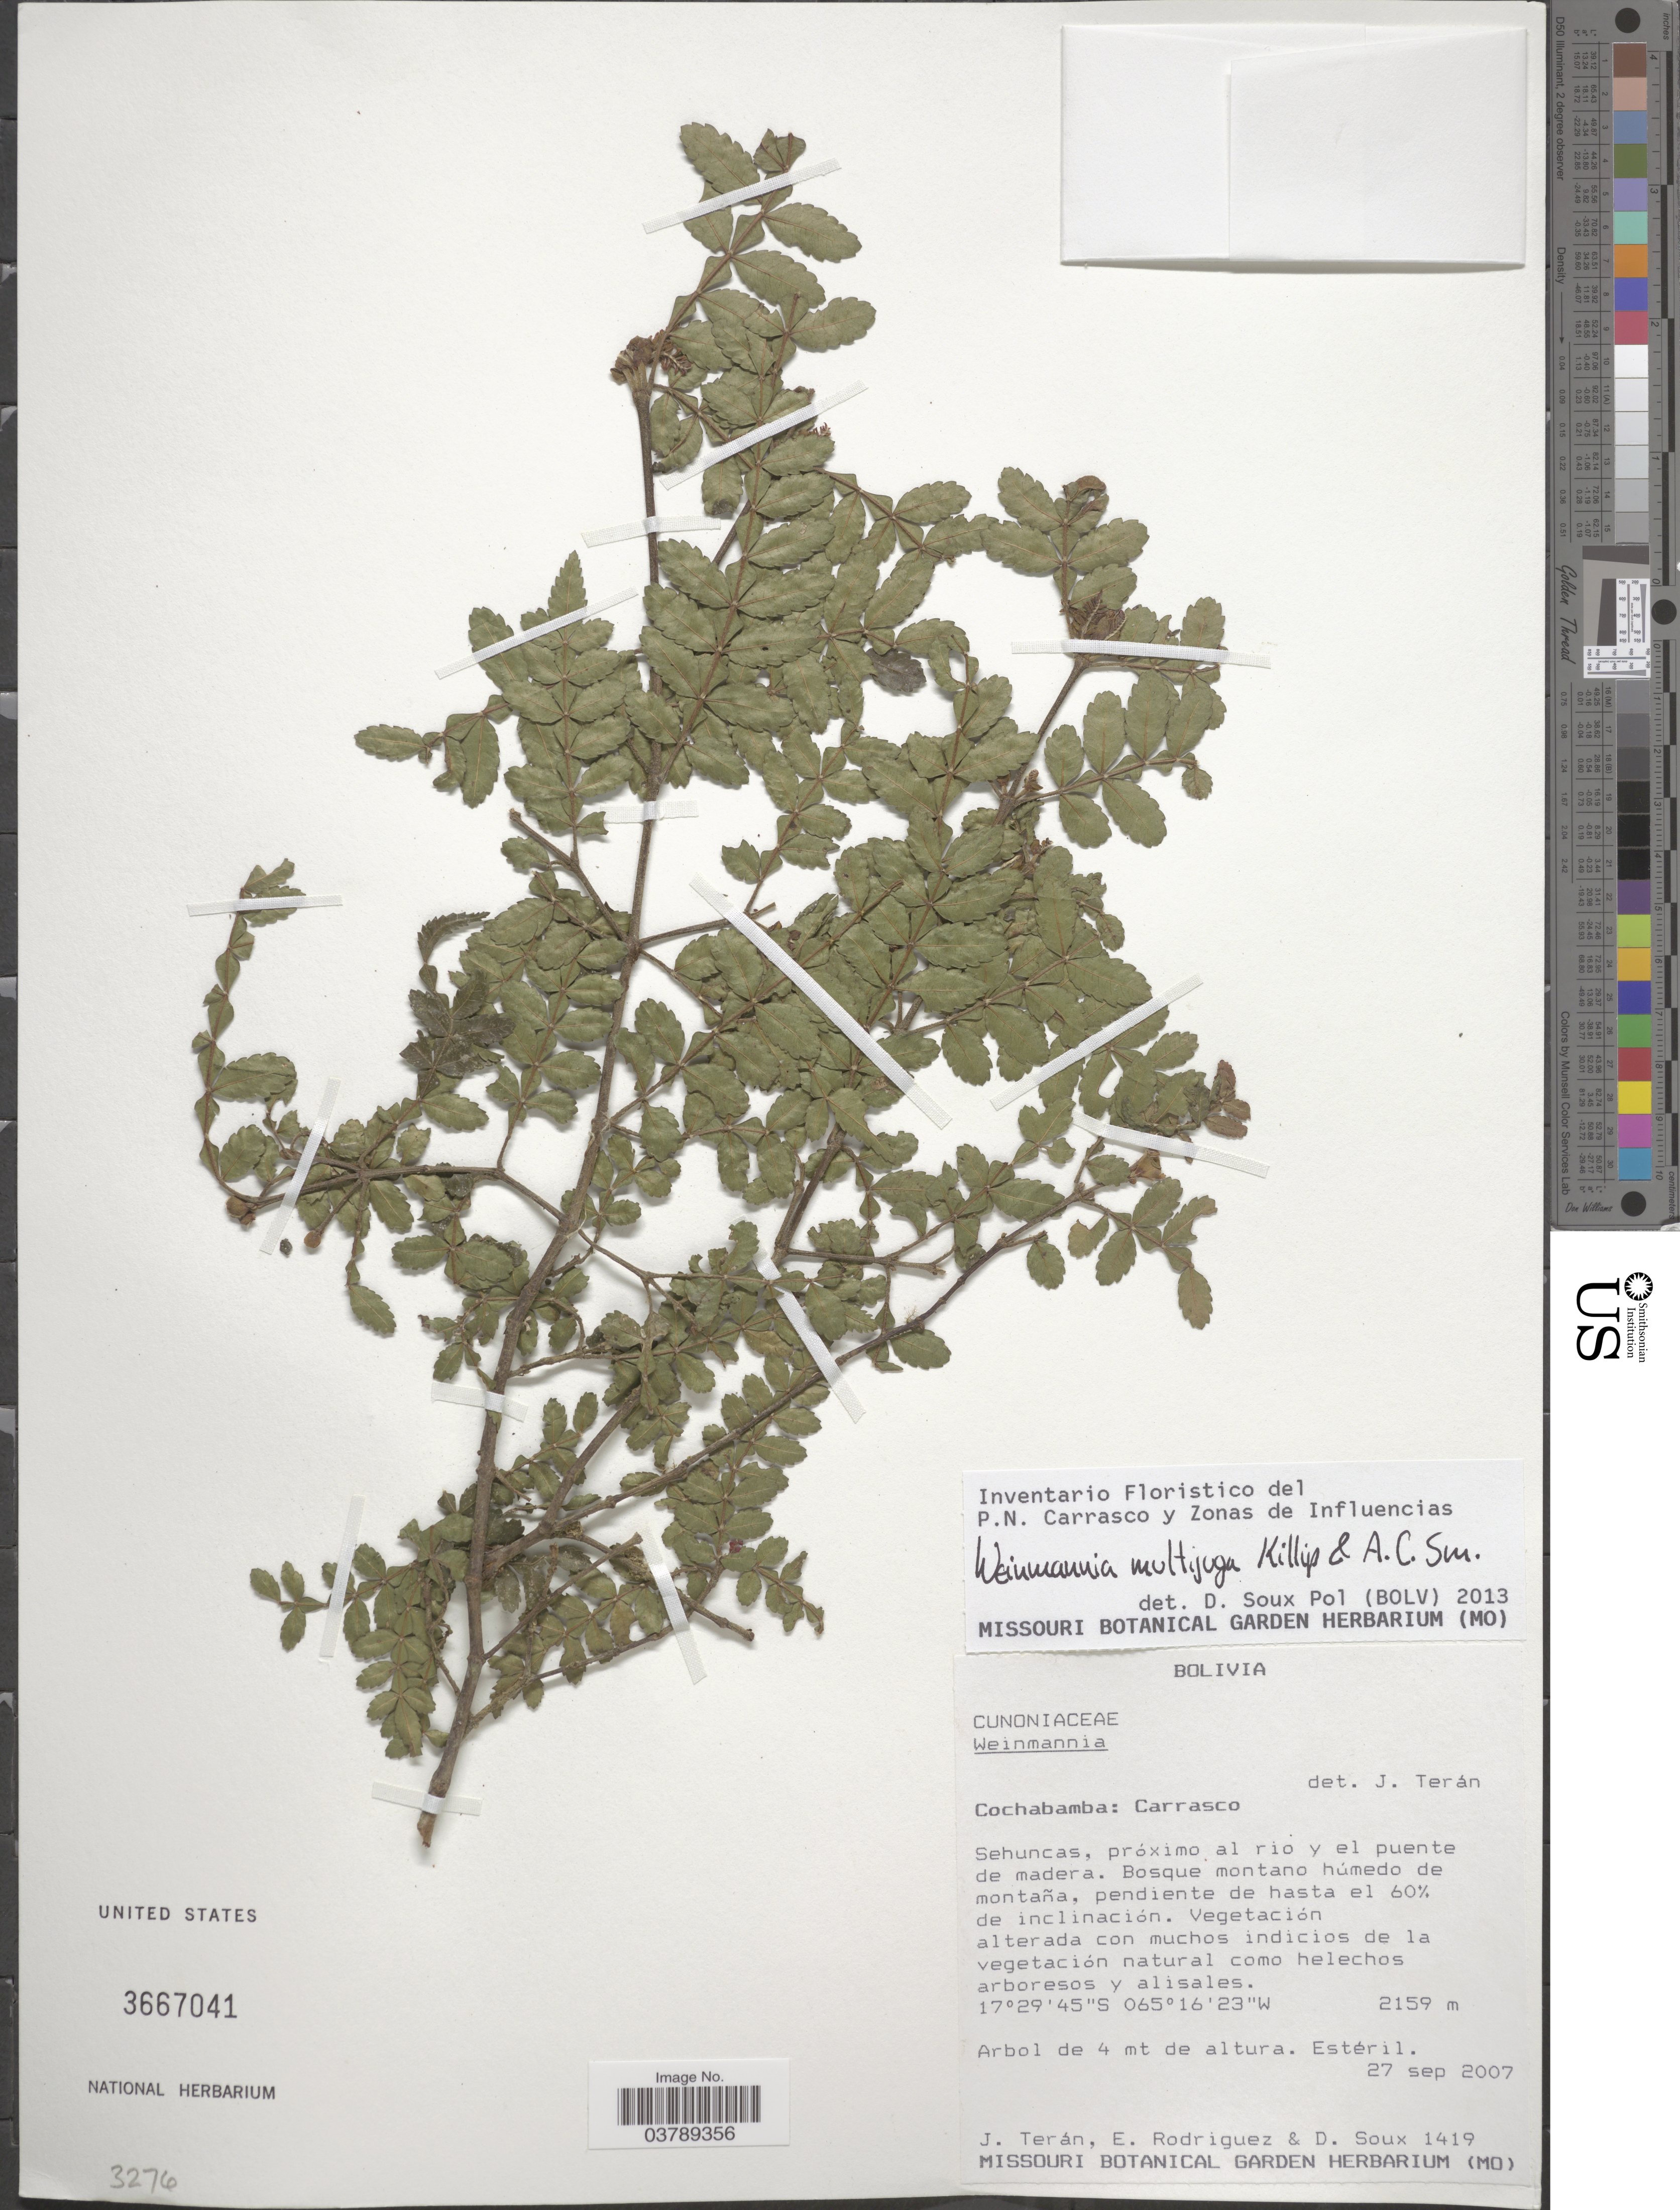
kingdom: Plantae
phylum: Tracheophyta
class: Magnoliopsida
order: Oxalidales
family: Cunoniaceae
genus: Weinmannia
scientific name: Weinmannia multijuga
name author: Killip & A.C. Sm.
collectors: J. Teran, E. Rodriguez & D. Soux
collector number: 1419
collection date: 2007-09-27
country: Bolivia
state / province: Cochabamba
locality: Carrasco. Sehuncas, próximo al rio y el puente de madera.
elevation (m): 2159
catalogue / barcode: US 3667041